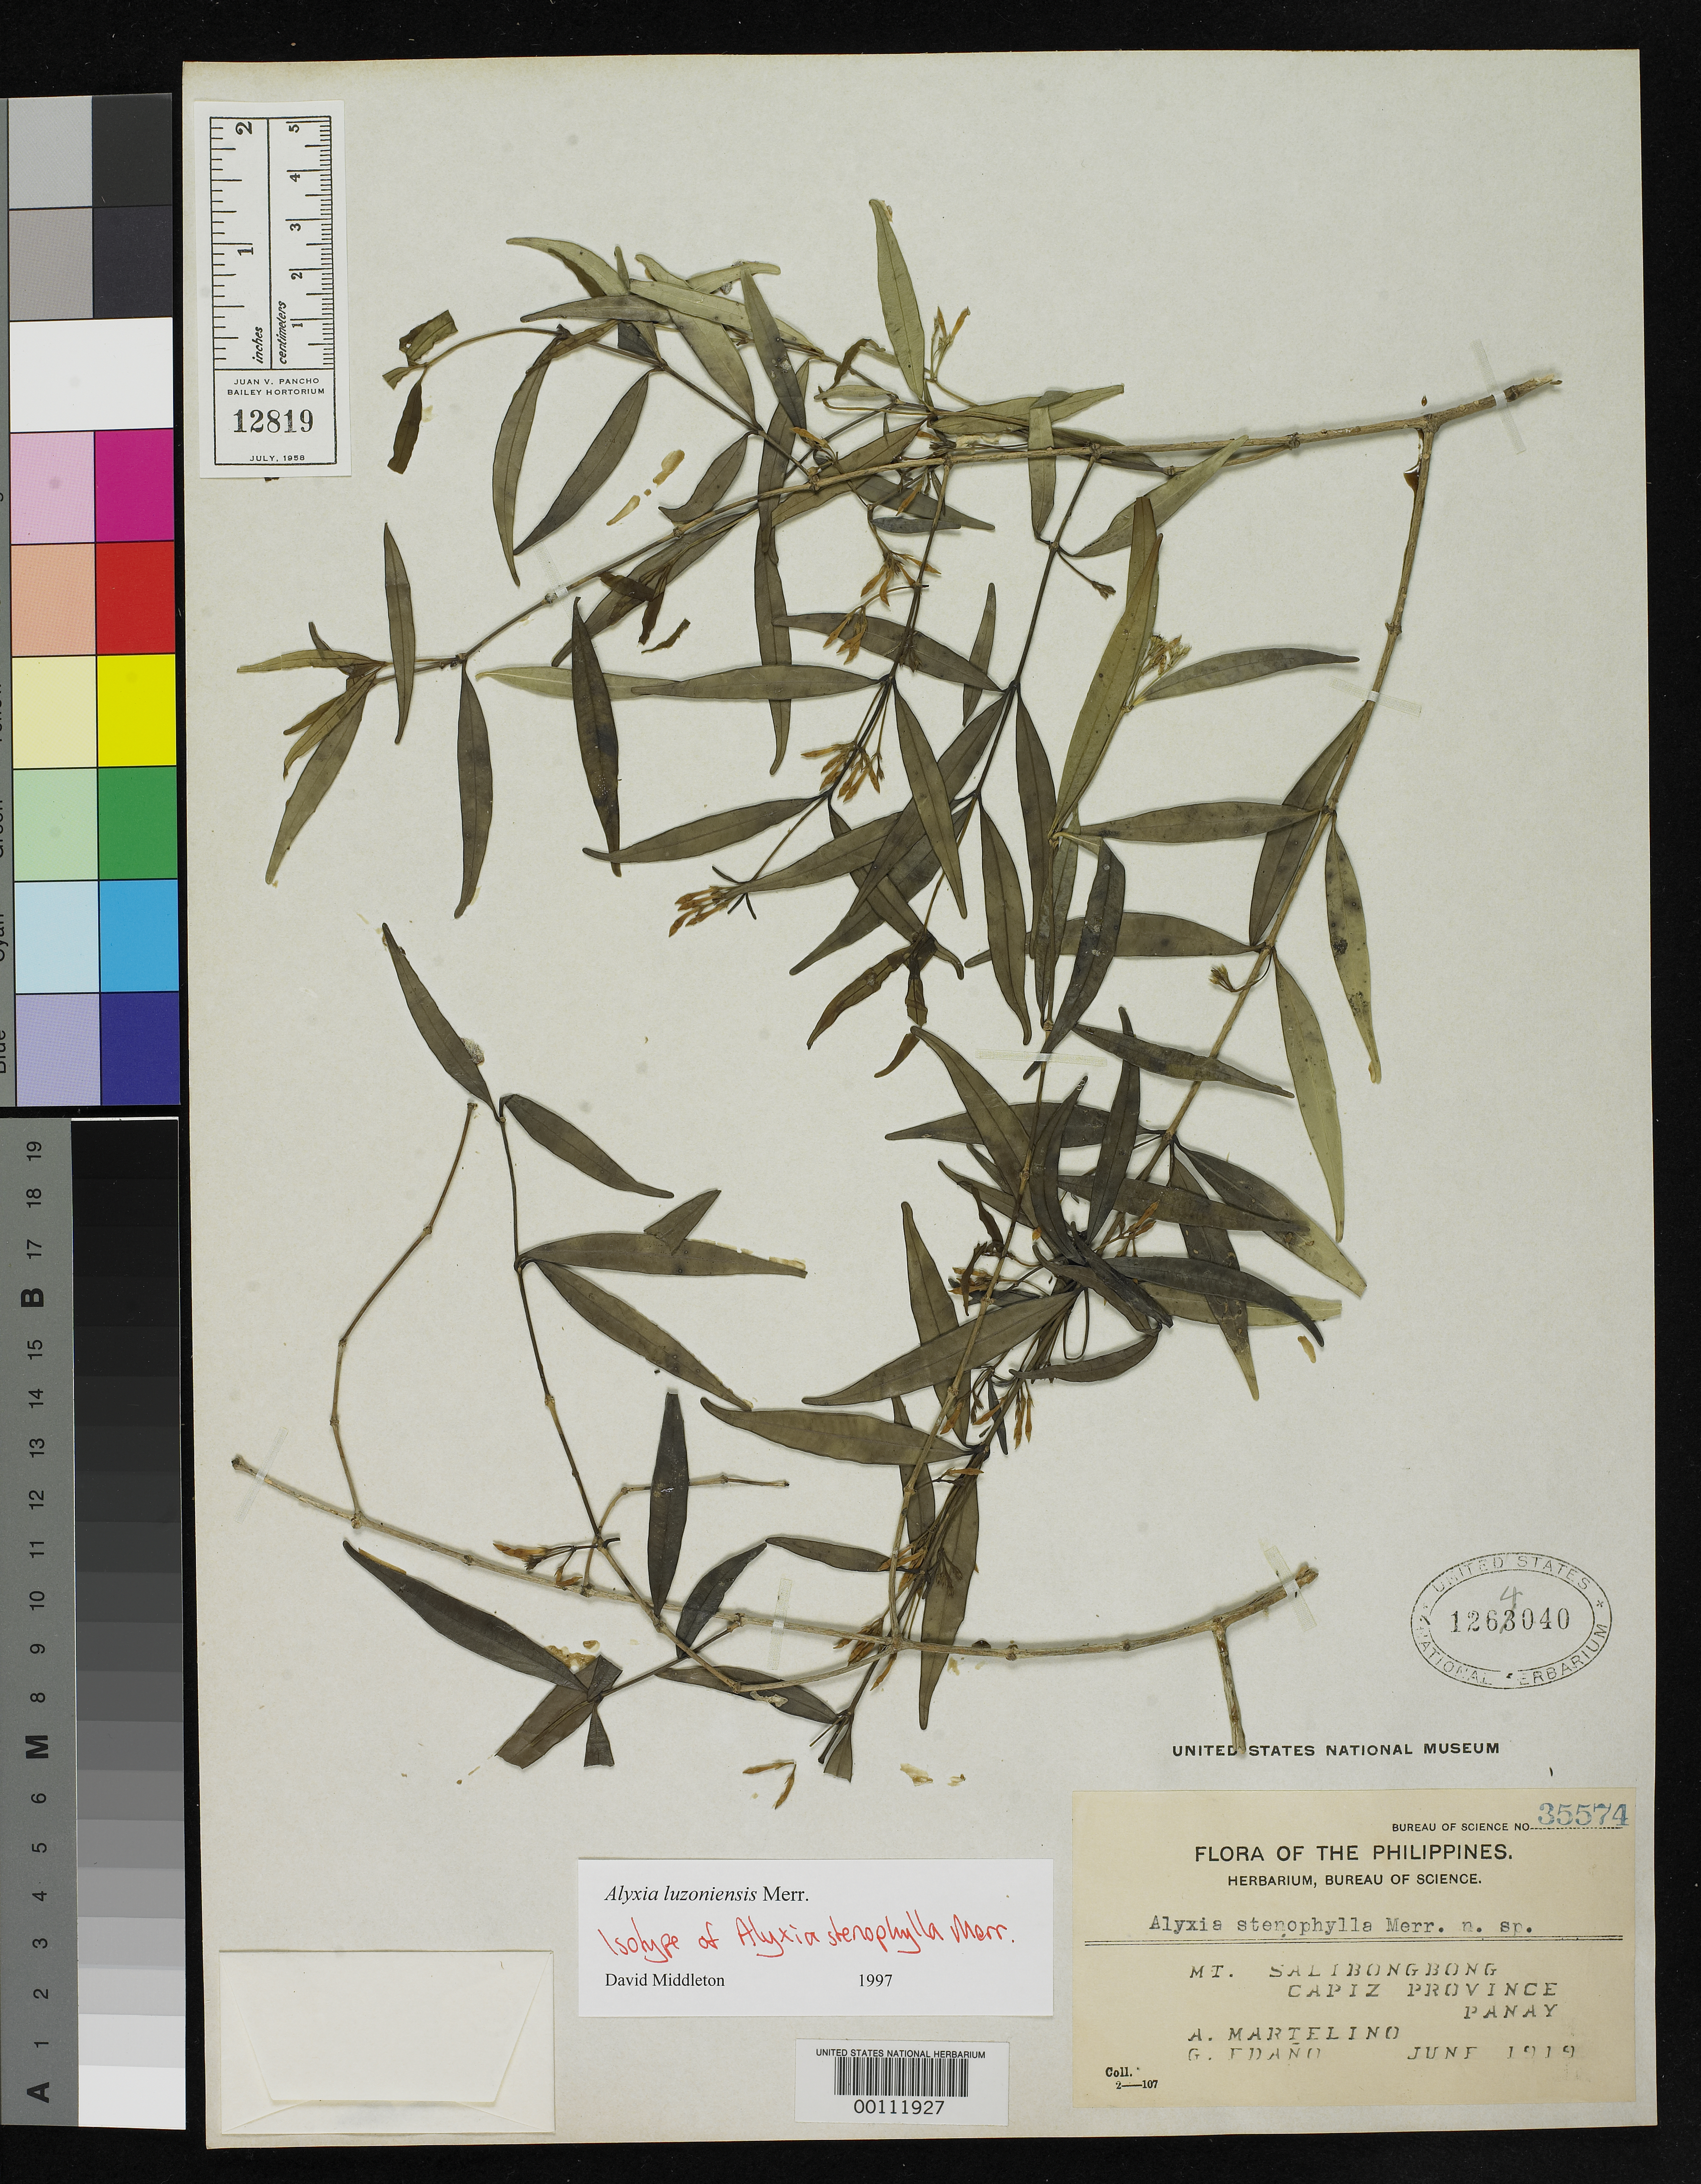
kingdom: Plantae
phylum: Tracheophyta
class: Magnoliopsida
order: Gentianales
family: Apocynaceae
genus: Alyxia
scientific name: Alyxia stenophylla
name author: Merr.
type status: Isotype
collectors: A. Martelino & G. E. Edaño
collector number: Bur. Sci. 35574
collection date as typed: Jun 1919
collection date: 1919-06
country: Philippines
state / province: Western Visayas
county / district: Capiz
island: Panay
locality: Mt. Salibongbong.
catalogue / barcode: US 1264040